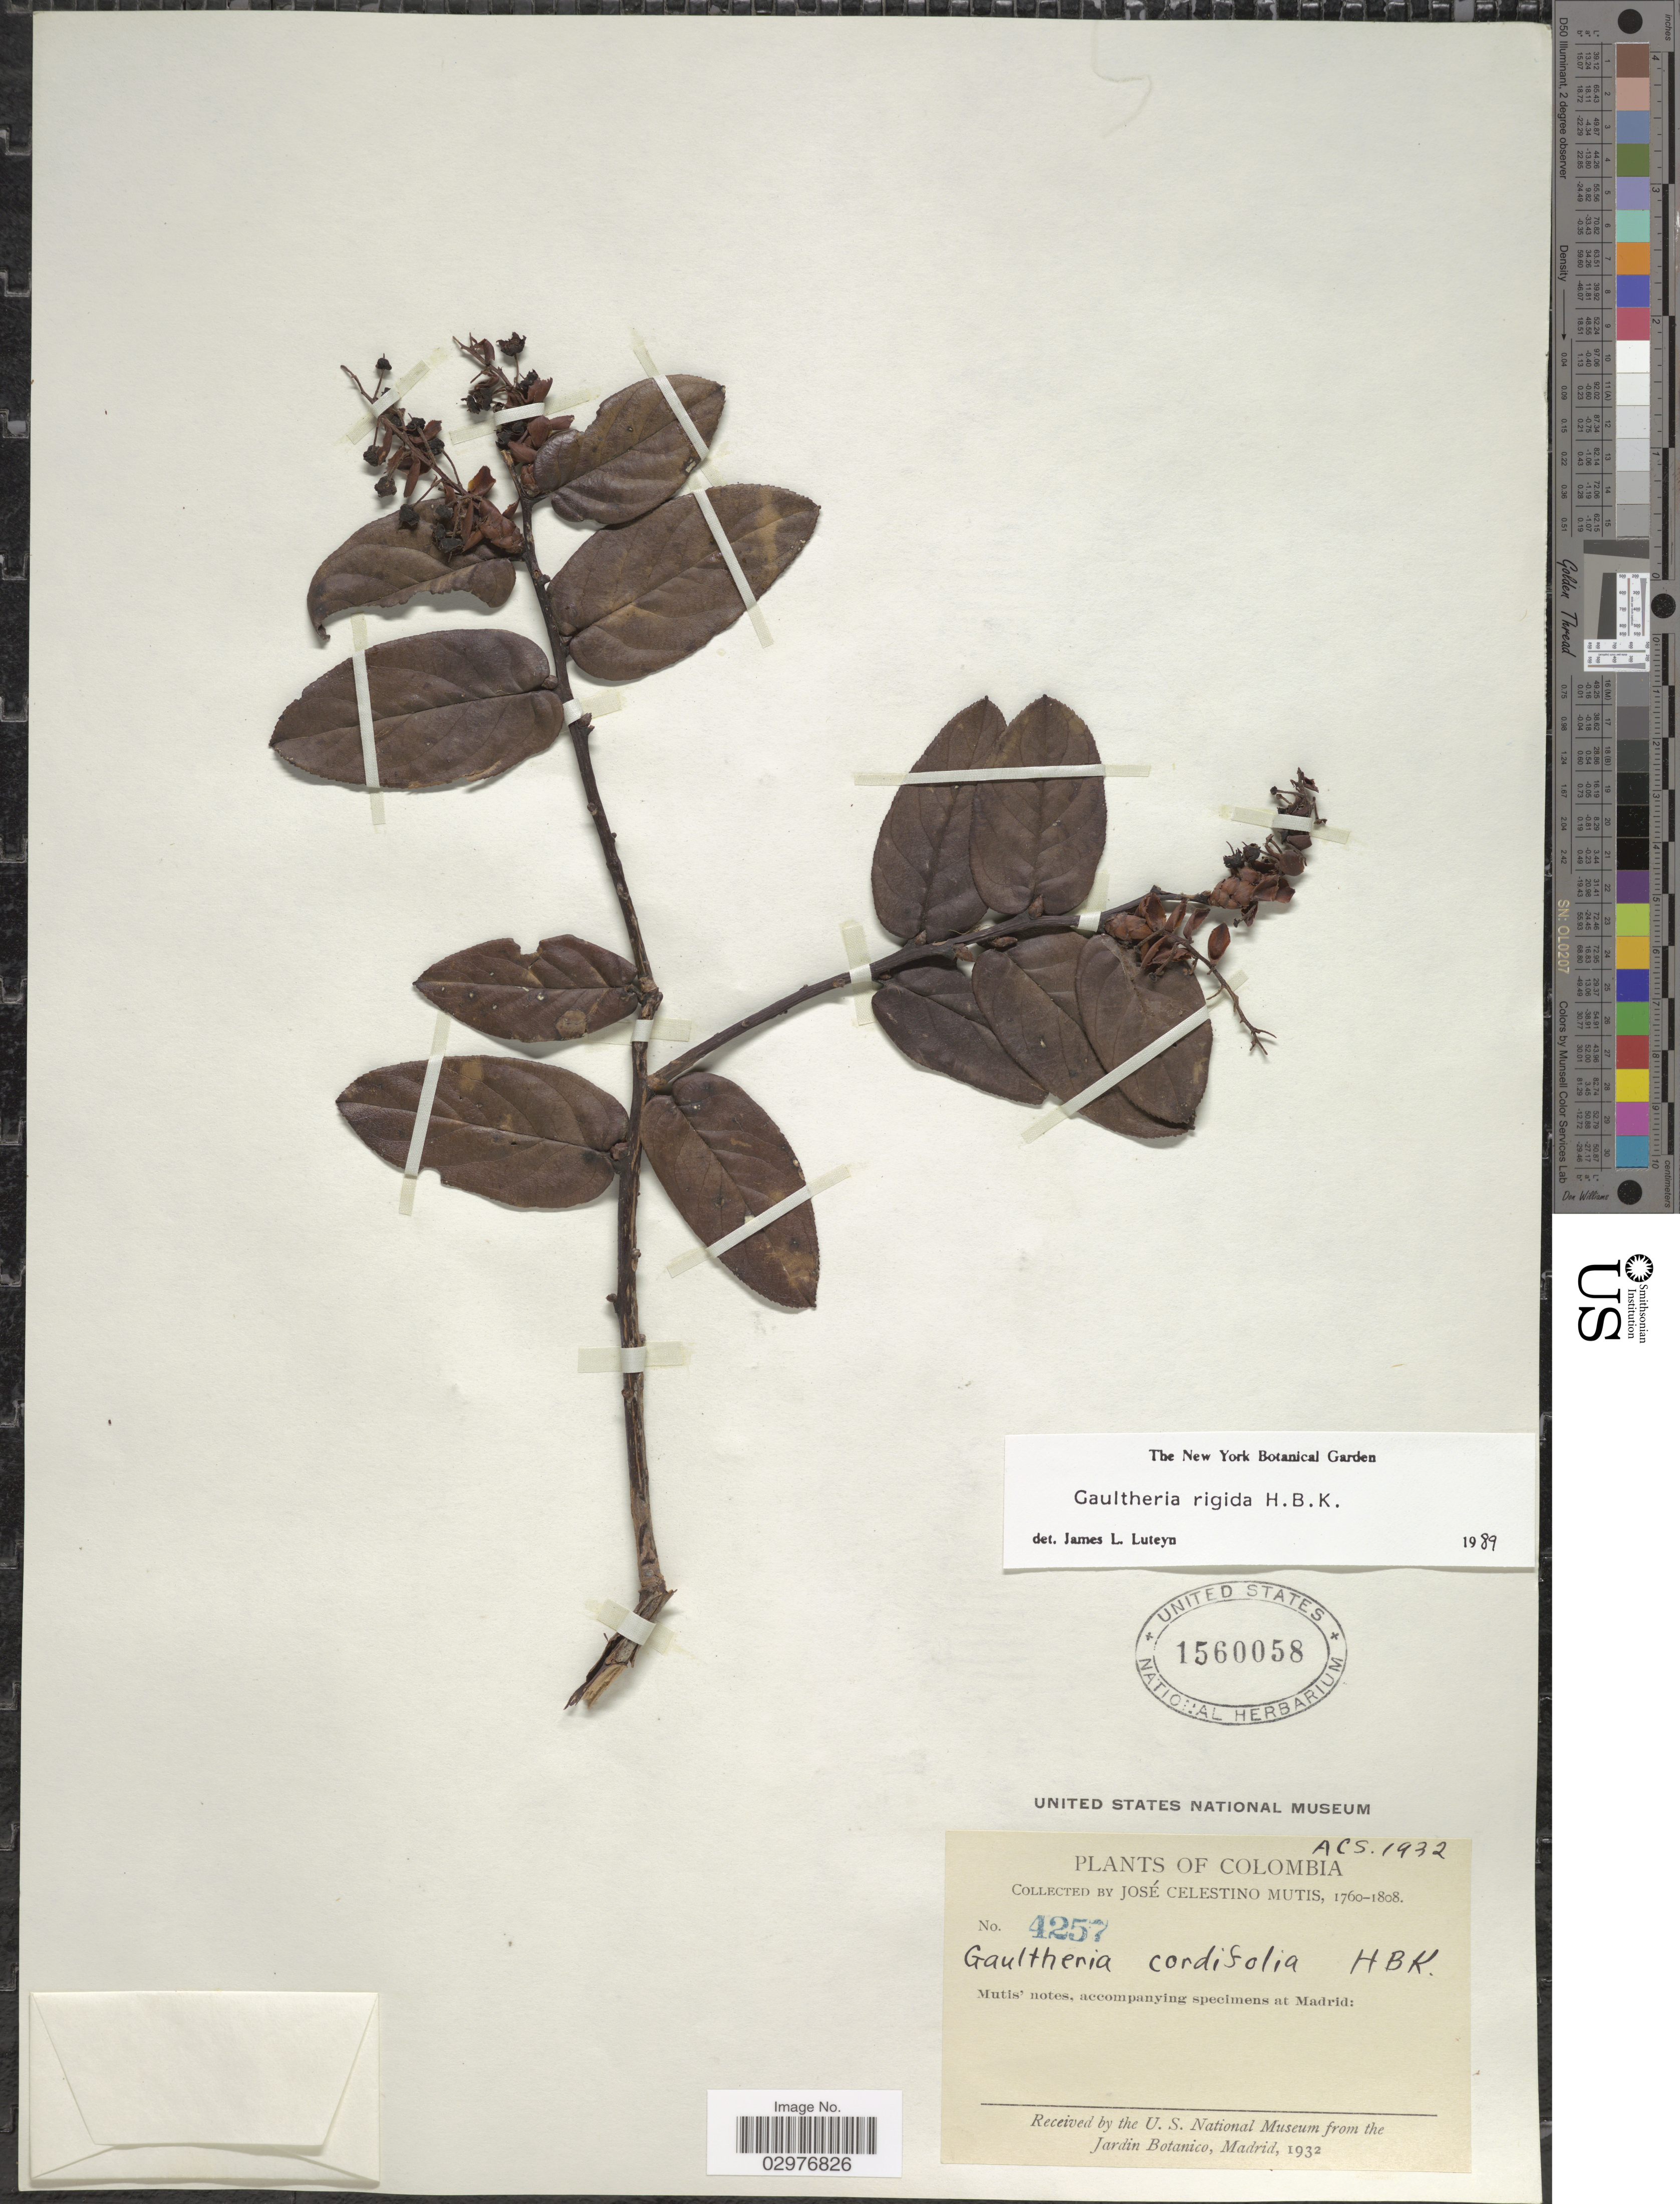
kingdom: Plantae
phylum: Tracheophyta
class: Magnoliopsida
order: Ericales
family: Ericaceae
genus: Gaultheria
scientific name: Gaultheria rigida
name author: Kunth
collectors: J. C. B. Mutis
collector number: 4257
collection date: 1760/1808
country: Colombia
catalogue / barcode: US 1560058